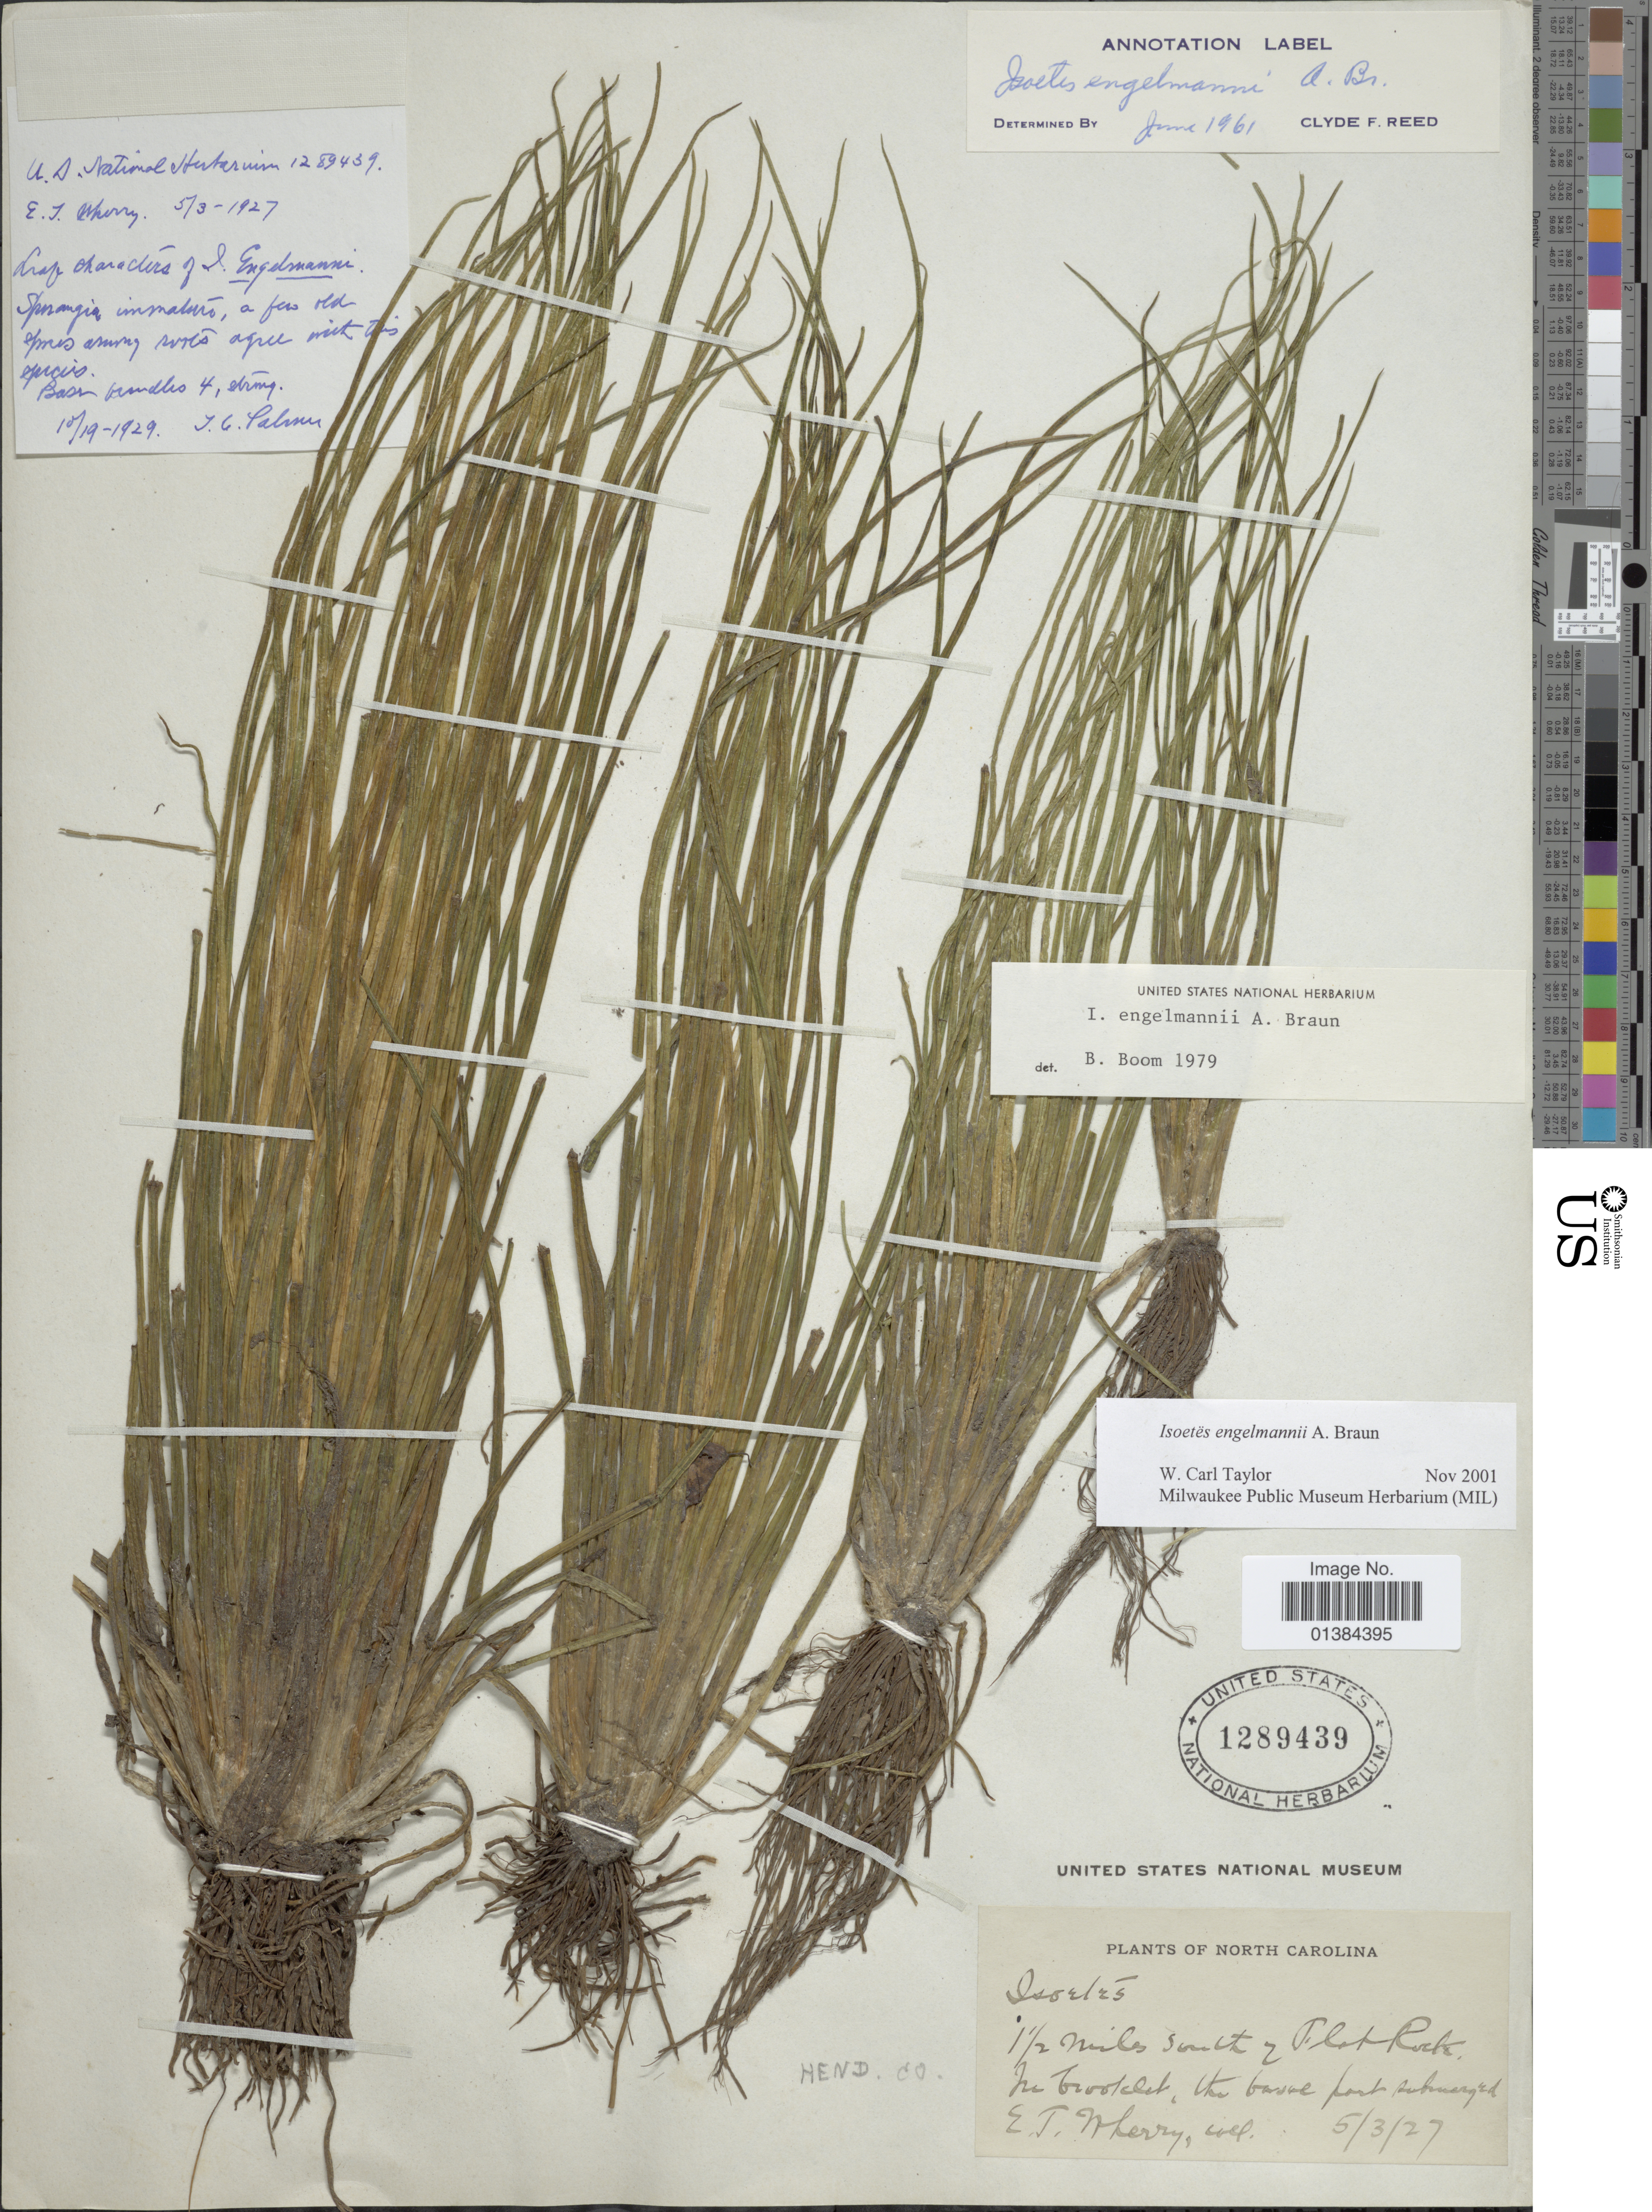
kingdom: Plantae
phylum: Tracheophyta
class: Lycopodiopsida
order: Isoetales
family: Isoetaceae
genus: Isoetes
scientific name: Isoetes engelmannii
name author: A. Braun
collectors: E. T. Wherry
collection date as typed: Transcribed d/m/y: 5/3/27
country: United States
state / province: North Carolina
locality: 1½ miles south Flat Rock.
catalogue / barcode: US 1289439